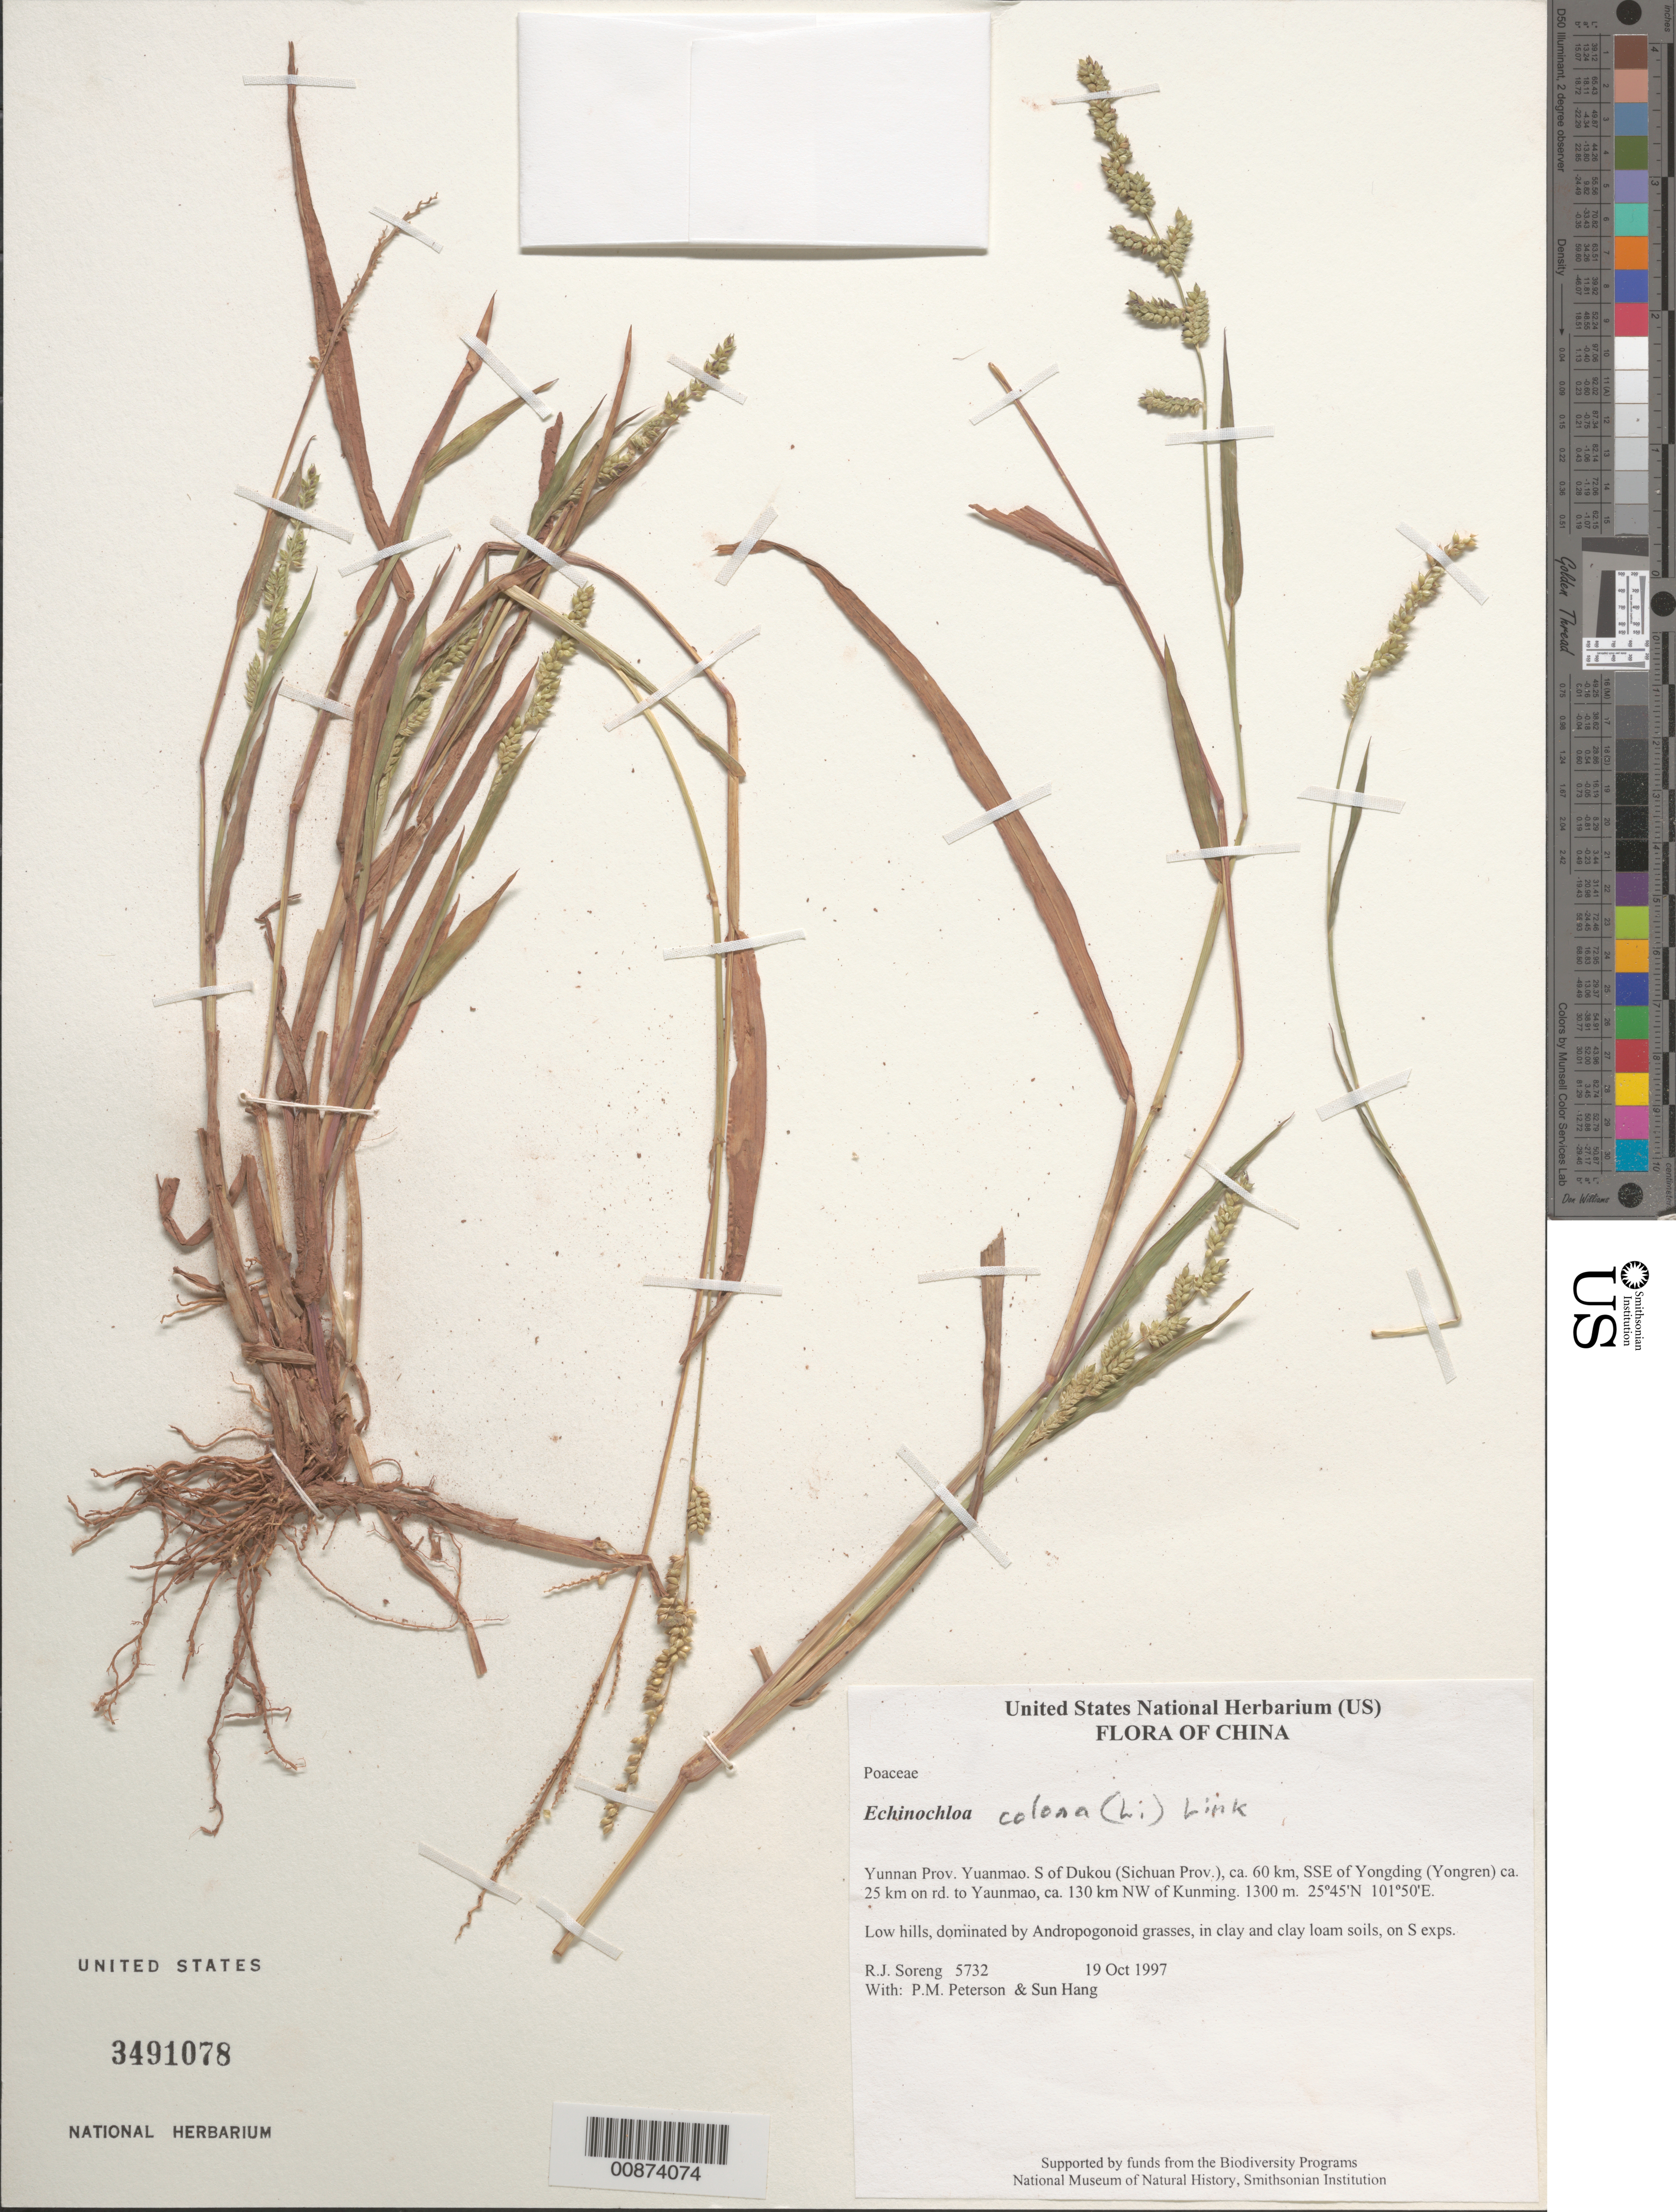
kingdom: Plantae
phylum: Tracheophyta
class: Liliopsida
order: Poales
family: Poaceae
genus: Echinochloa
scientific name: Echinochloa colona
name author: (L.) Link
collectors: R. J. Soreng, P. M. Peterson & Sun Hang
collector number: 5732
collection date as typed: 19 Oct 1997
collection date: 1997-10-19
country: China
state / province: Yunnan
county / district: Yuanmao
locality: S of Dukou (Sichuan Prov.), ca. 60 km, SSE of Yongding (Yongren) ca. 25 km on rd. to Yaunmao, ca. 130 km NW of Kunming.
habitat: Low hills, dominated by Andropogonoid grasses, in clay and clay loam soils, on S exps.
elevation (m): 1300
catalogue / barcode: US 3491078